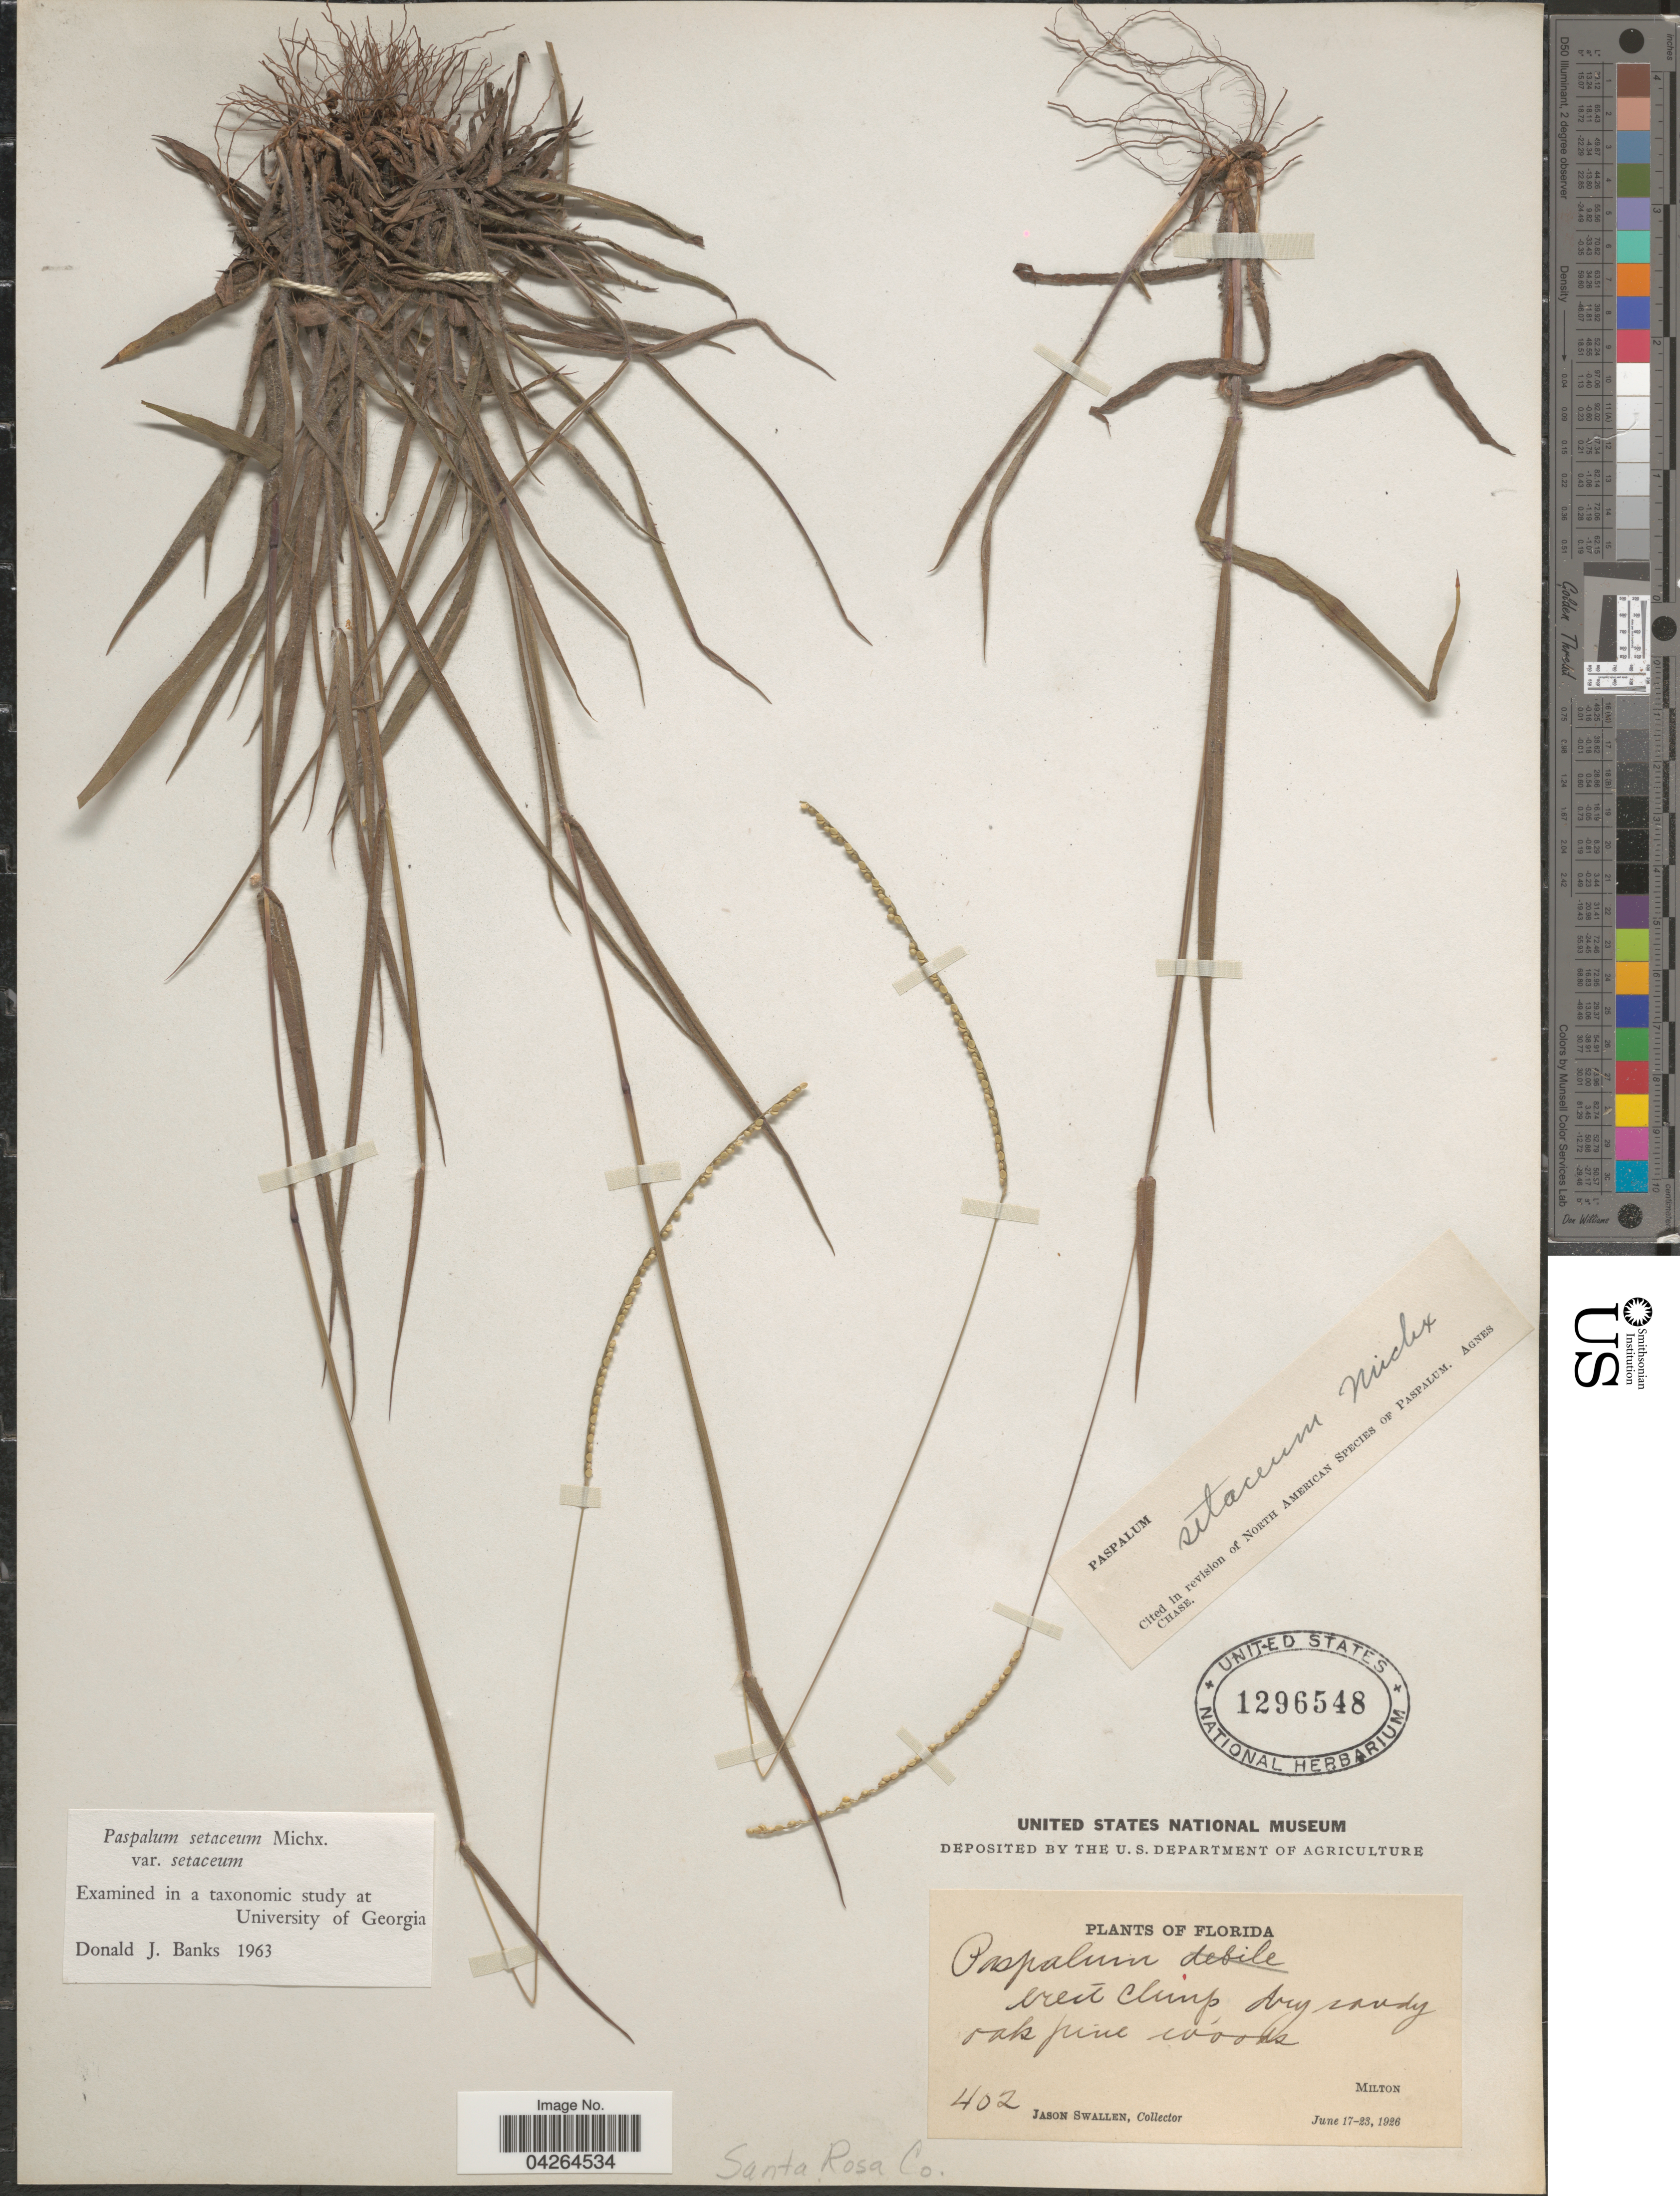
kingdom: Plantae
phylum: Tracheophyta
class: Liliopsida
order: Poales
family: Poaceae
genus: Paspalum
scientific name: Paspalum setaceum var. setaceum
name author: Michx.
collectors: J. R. Swallen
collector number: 402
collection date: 1926-06-17/1926-06-23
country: United States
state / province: Florida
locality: Dry sandy oak pine woods. Milton. Santa Rosa Co.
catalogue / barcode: US 1296548